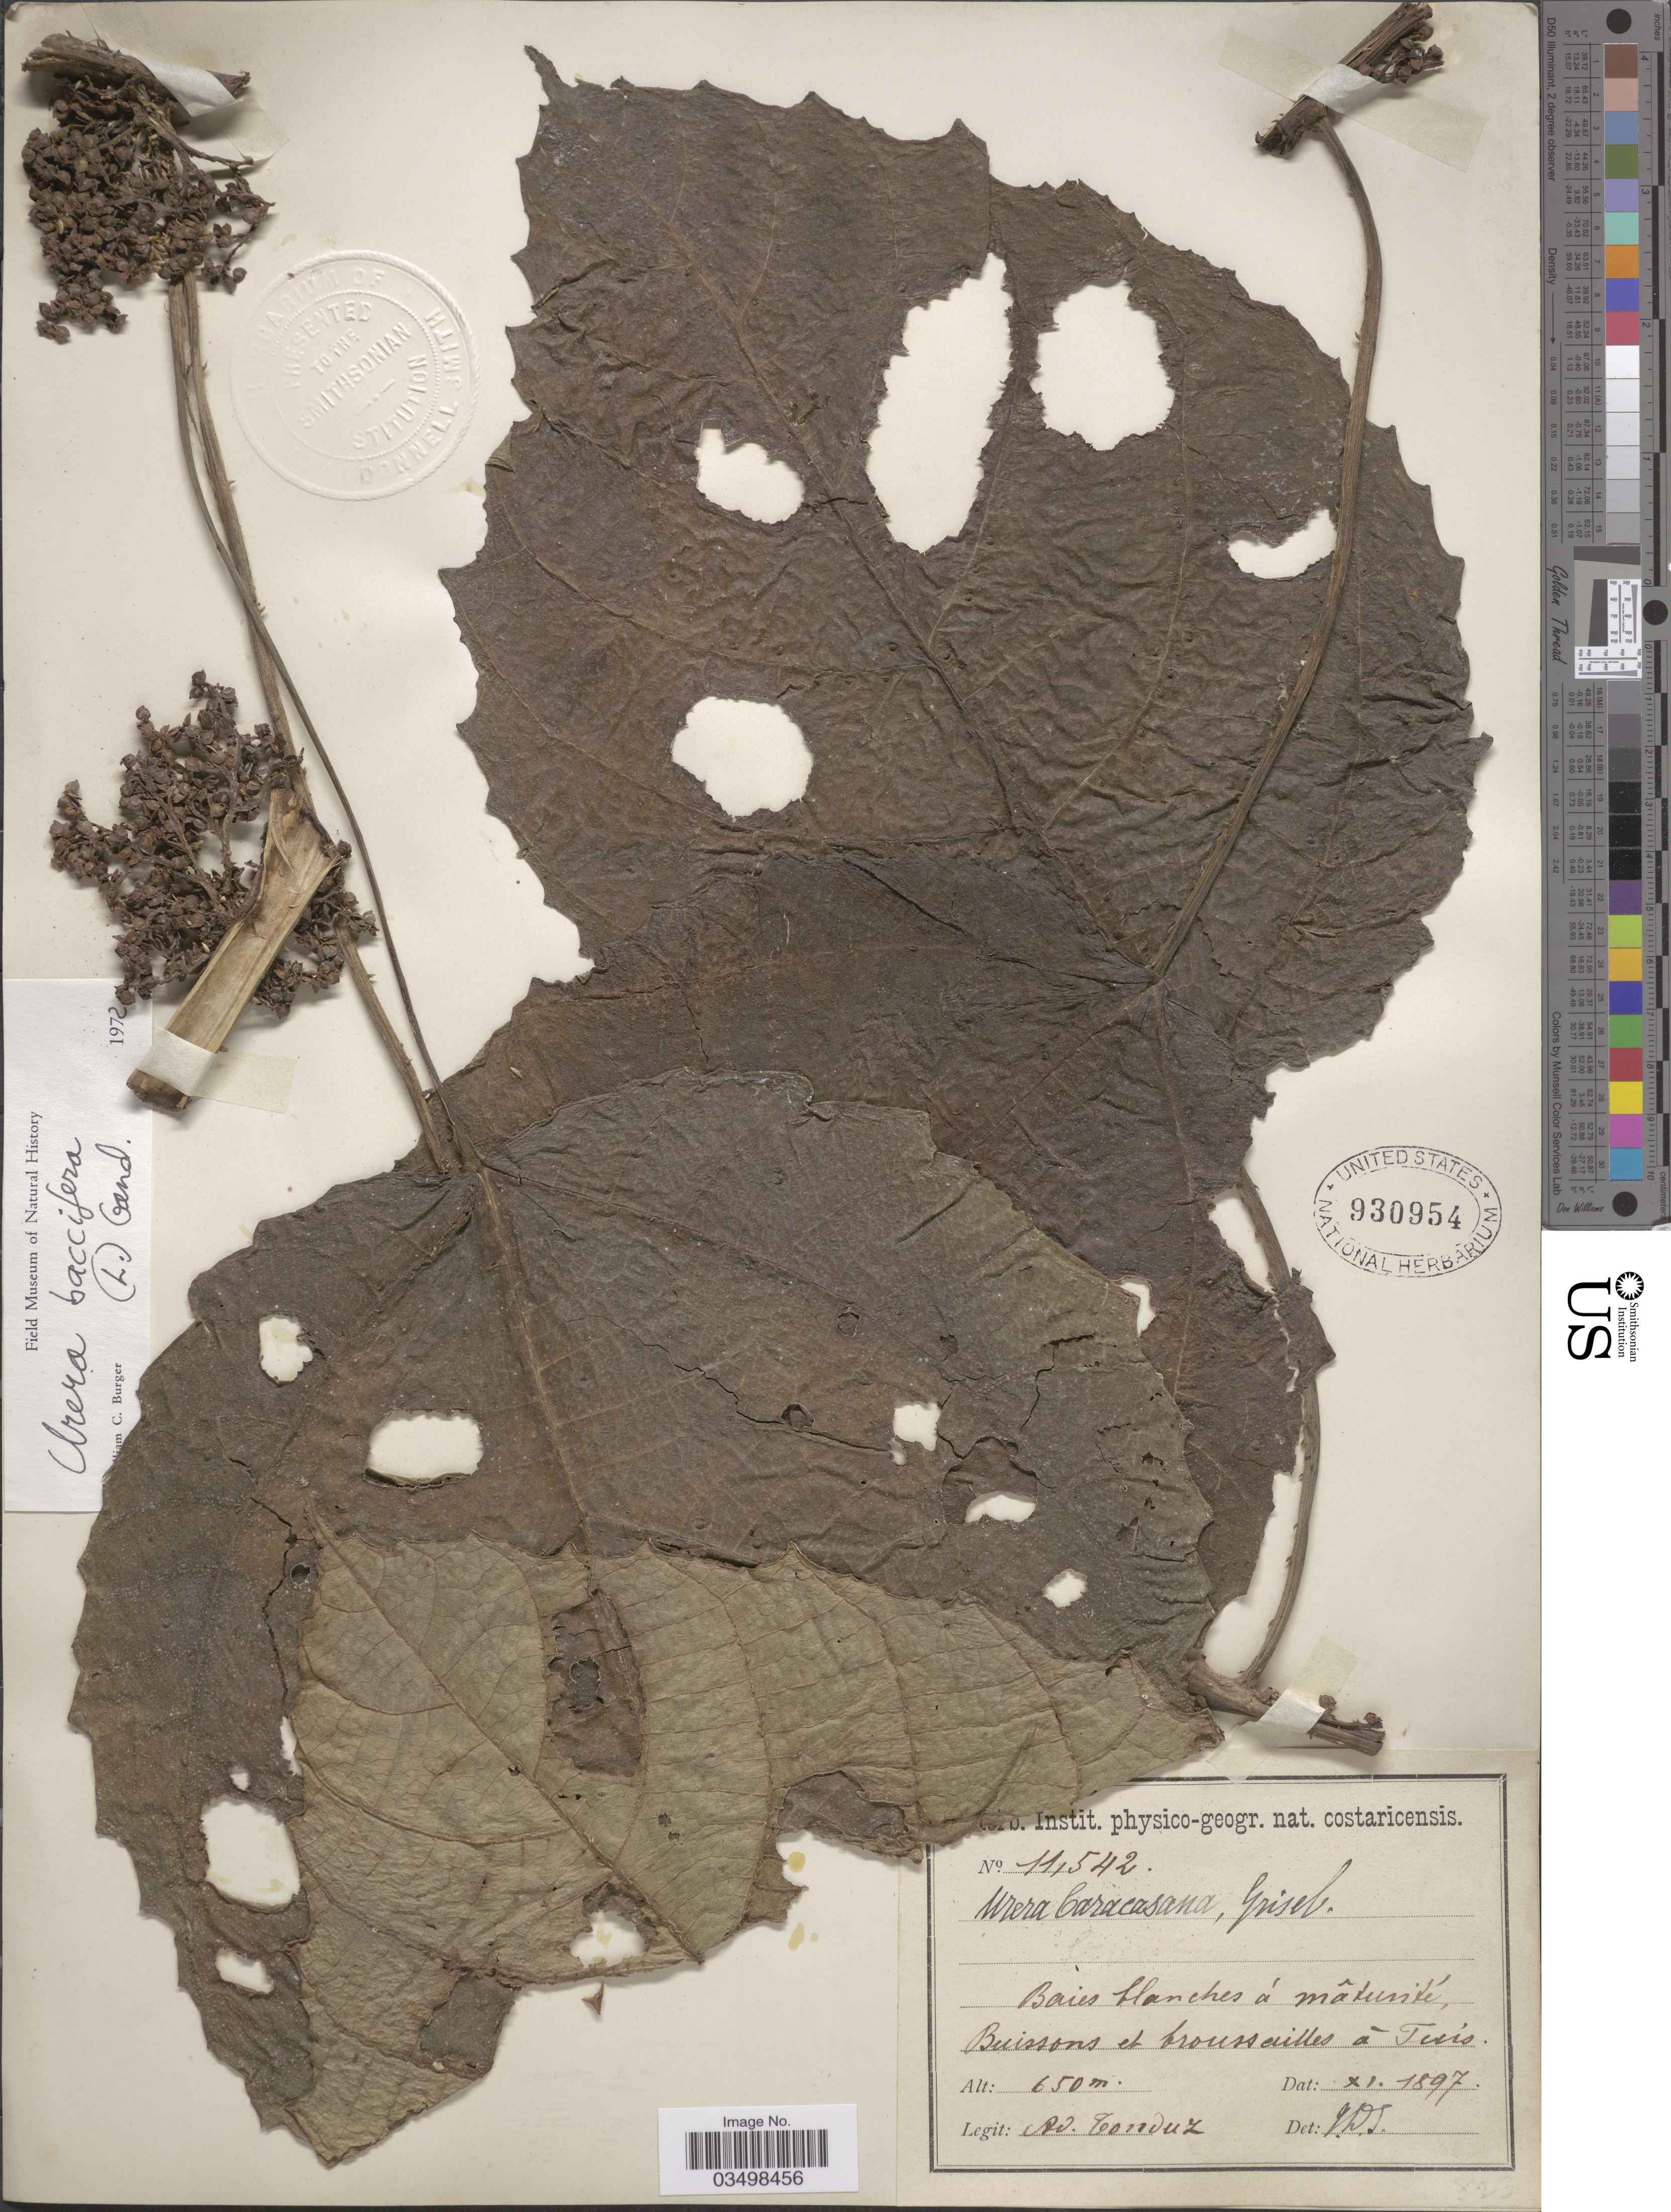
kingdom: Plantae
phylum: Tracheophyta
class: Magnoliopsida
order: Rosales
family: Urticaceae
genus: Urera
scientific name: Urera baccifera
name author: (L.) Gaudich. ex Wedd.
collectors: A. Tonduz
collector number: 11542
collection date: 1897-11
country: Costa Rica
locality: Baies blanches á mâtunité*. buissons et broussailles á Texis*.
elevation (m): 650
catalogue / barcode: US 930954